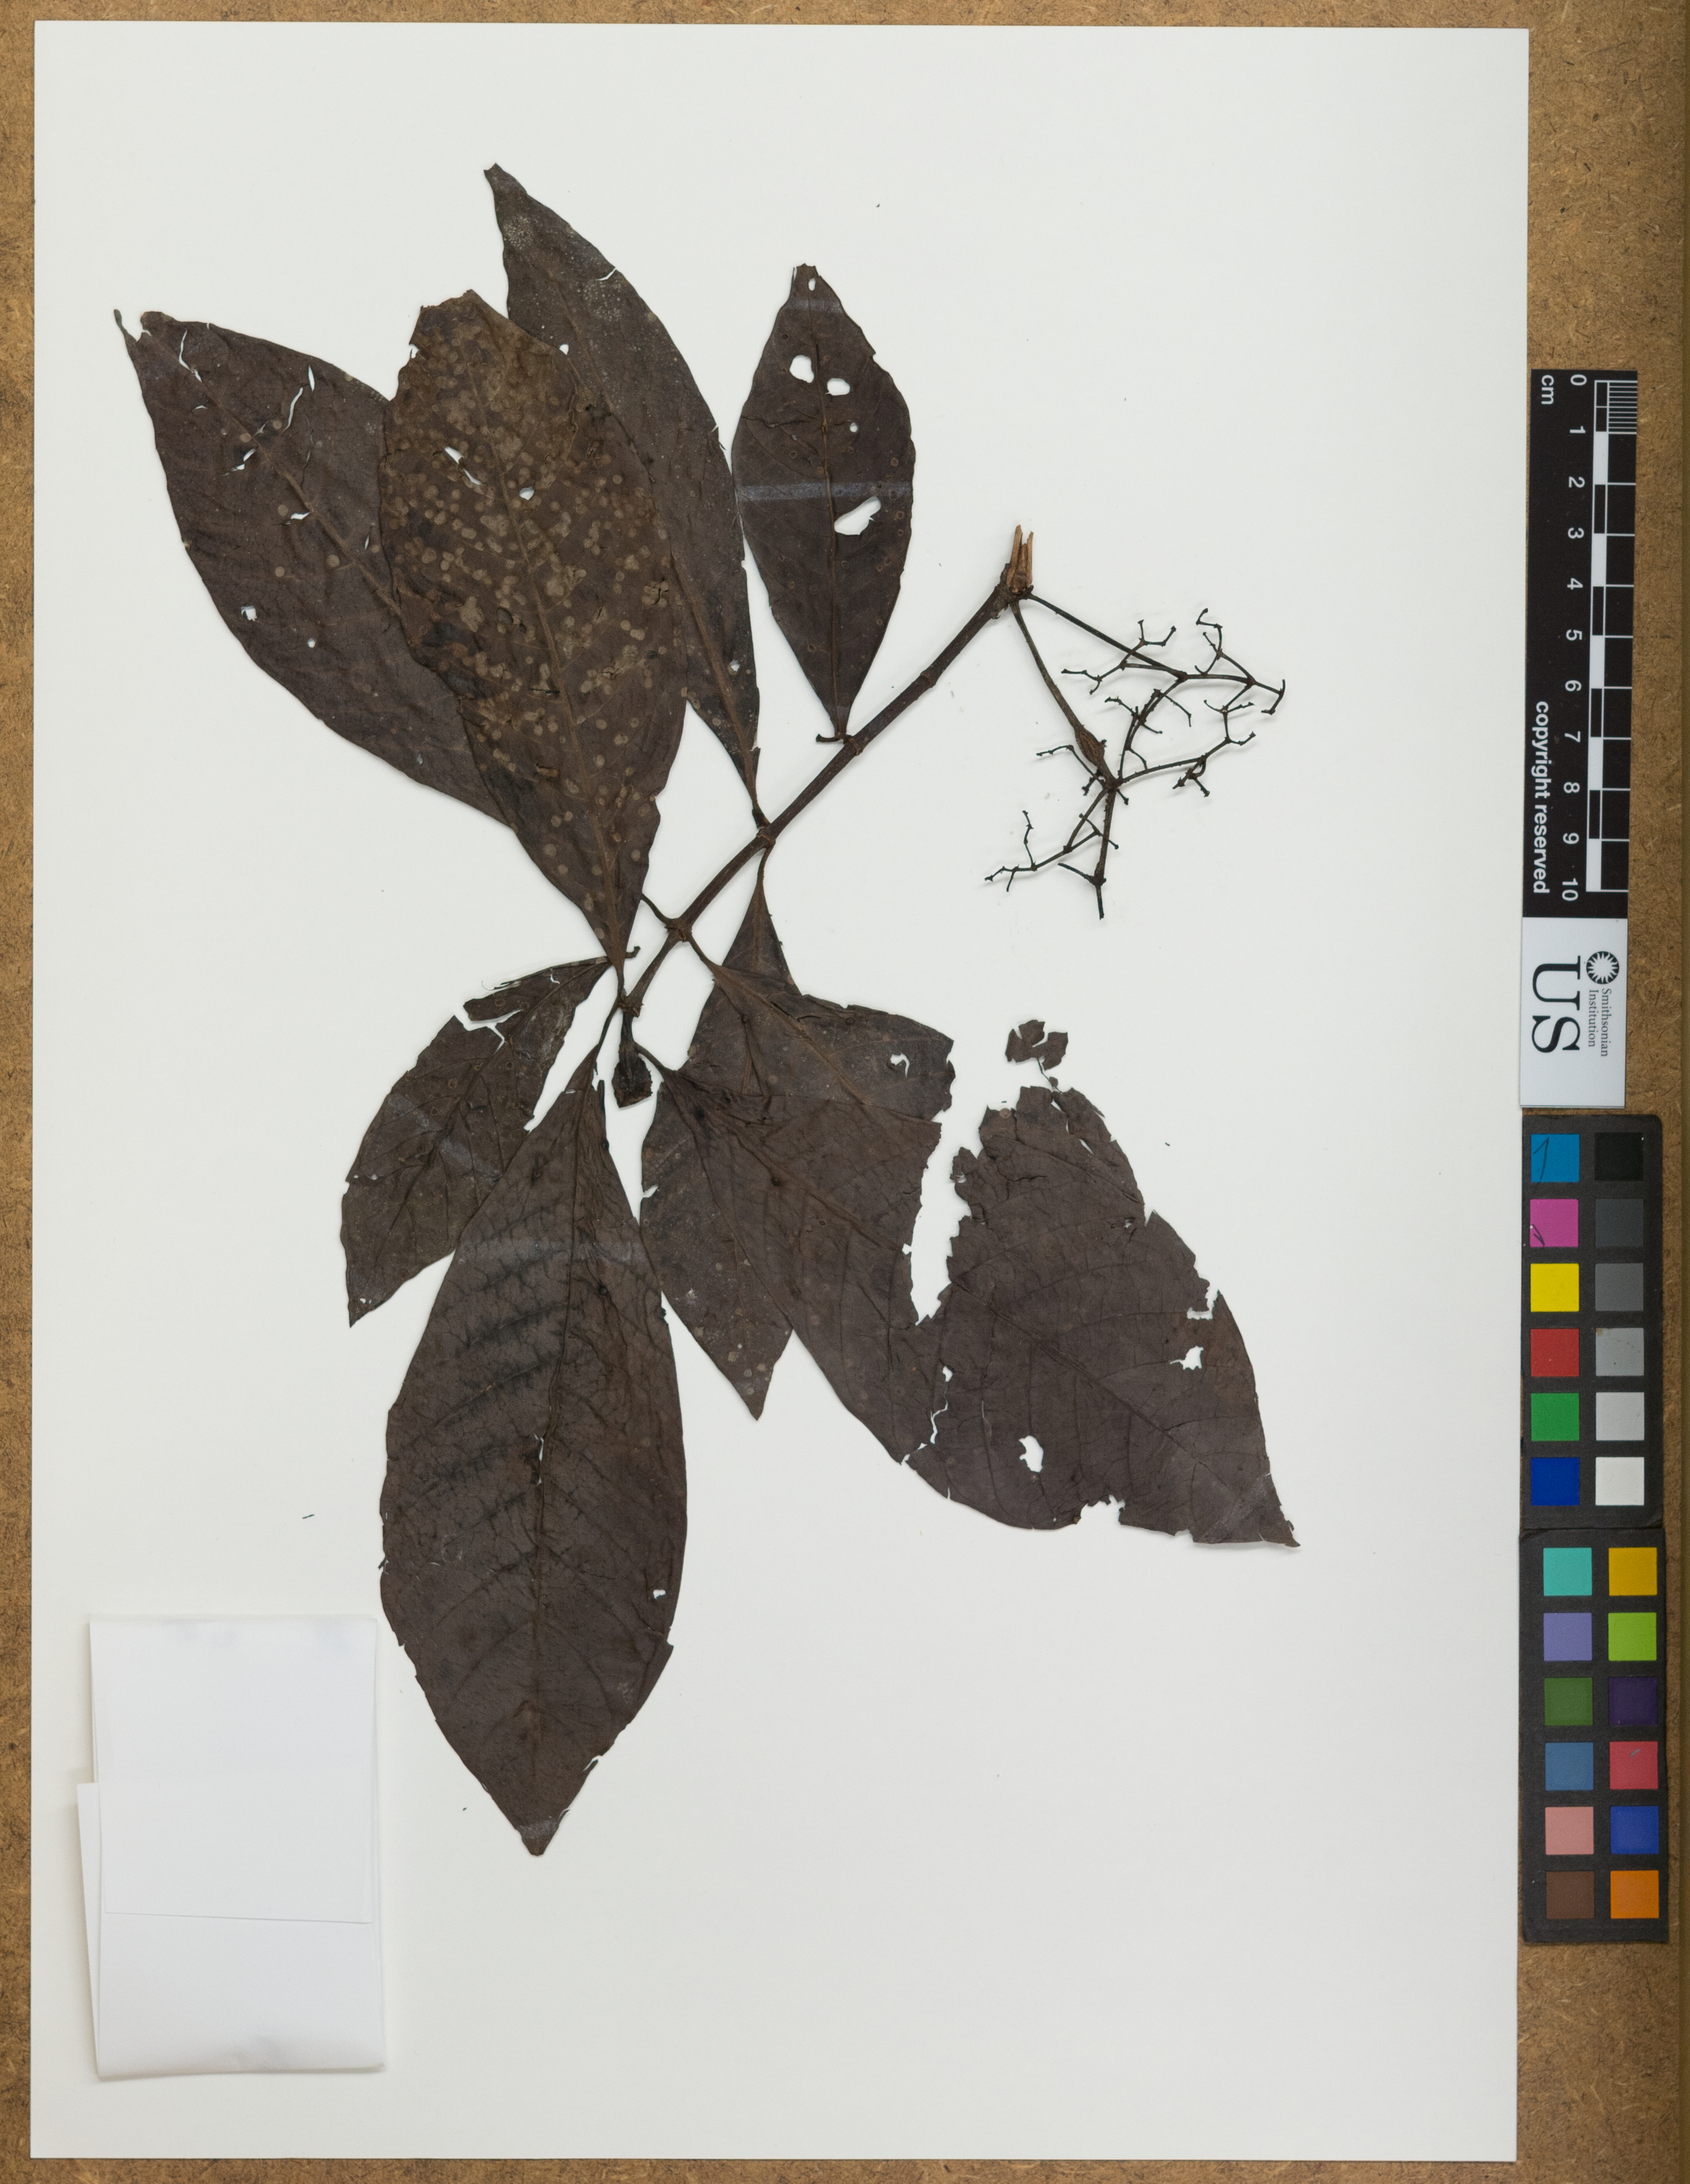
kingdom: Plantae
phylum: Tracheophyta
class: Magnoliopsida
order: Gentianales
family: Rubiaceae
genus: Psychotria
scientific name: Psychotria ernestii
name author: K. Krause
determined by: Taylor, Charlotte M.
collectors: R. Oldeman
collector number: B 4017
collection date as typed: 16 Aug 1971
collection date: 1971-08-16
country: French Guiana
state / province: Saint-Laurent-du-Maroni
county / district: Saül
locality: Saül, Circuit Boeuf Mort, km 8 sur la route de Bélizon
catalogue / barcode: US 3094353